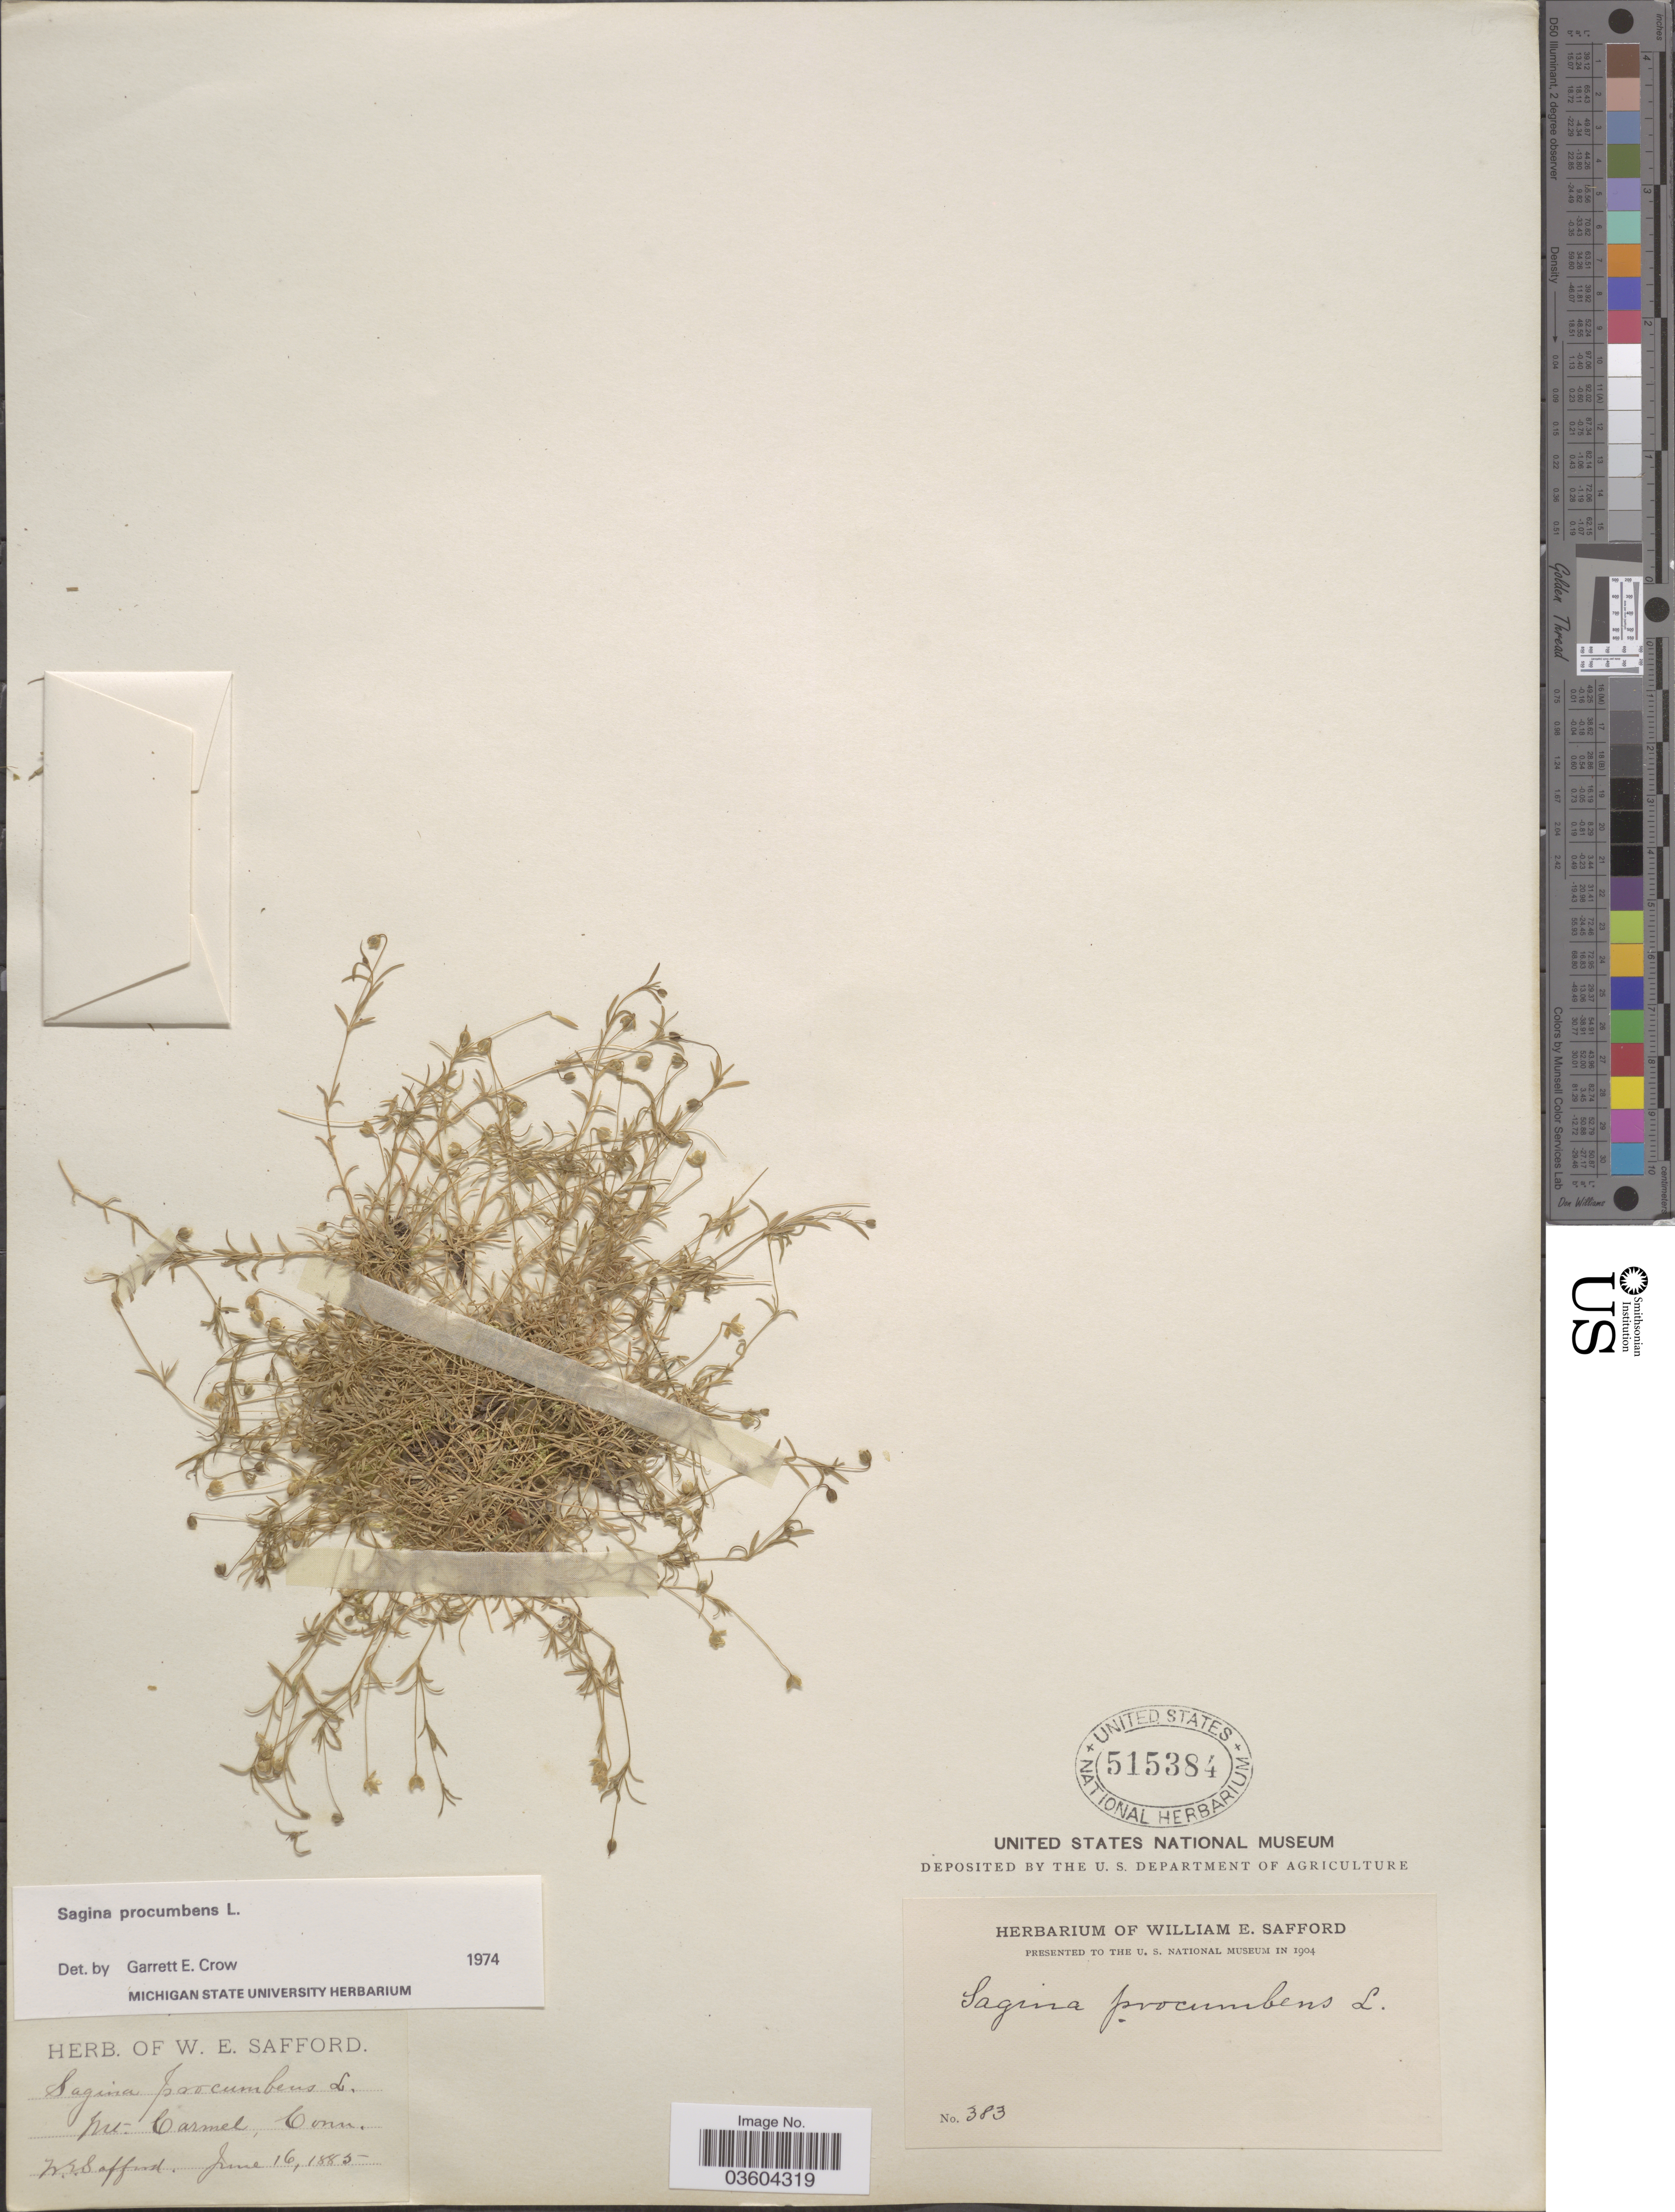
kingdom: Plantae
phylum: Tracheophyta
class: Magnoliopsida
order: Caryophyllales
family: Caryophyllaceae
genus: Sagina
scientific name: Sagina procumbens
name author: L.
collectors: W. E. Safford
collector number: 383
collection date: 1885-06-16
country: United States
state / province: Connecticut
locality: Mt. Carmel.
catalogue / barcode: US 515384